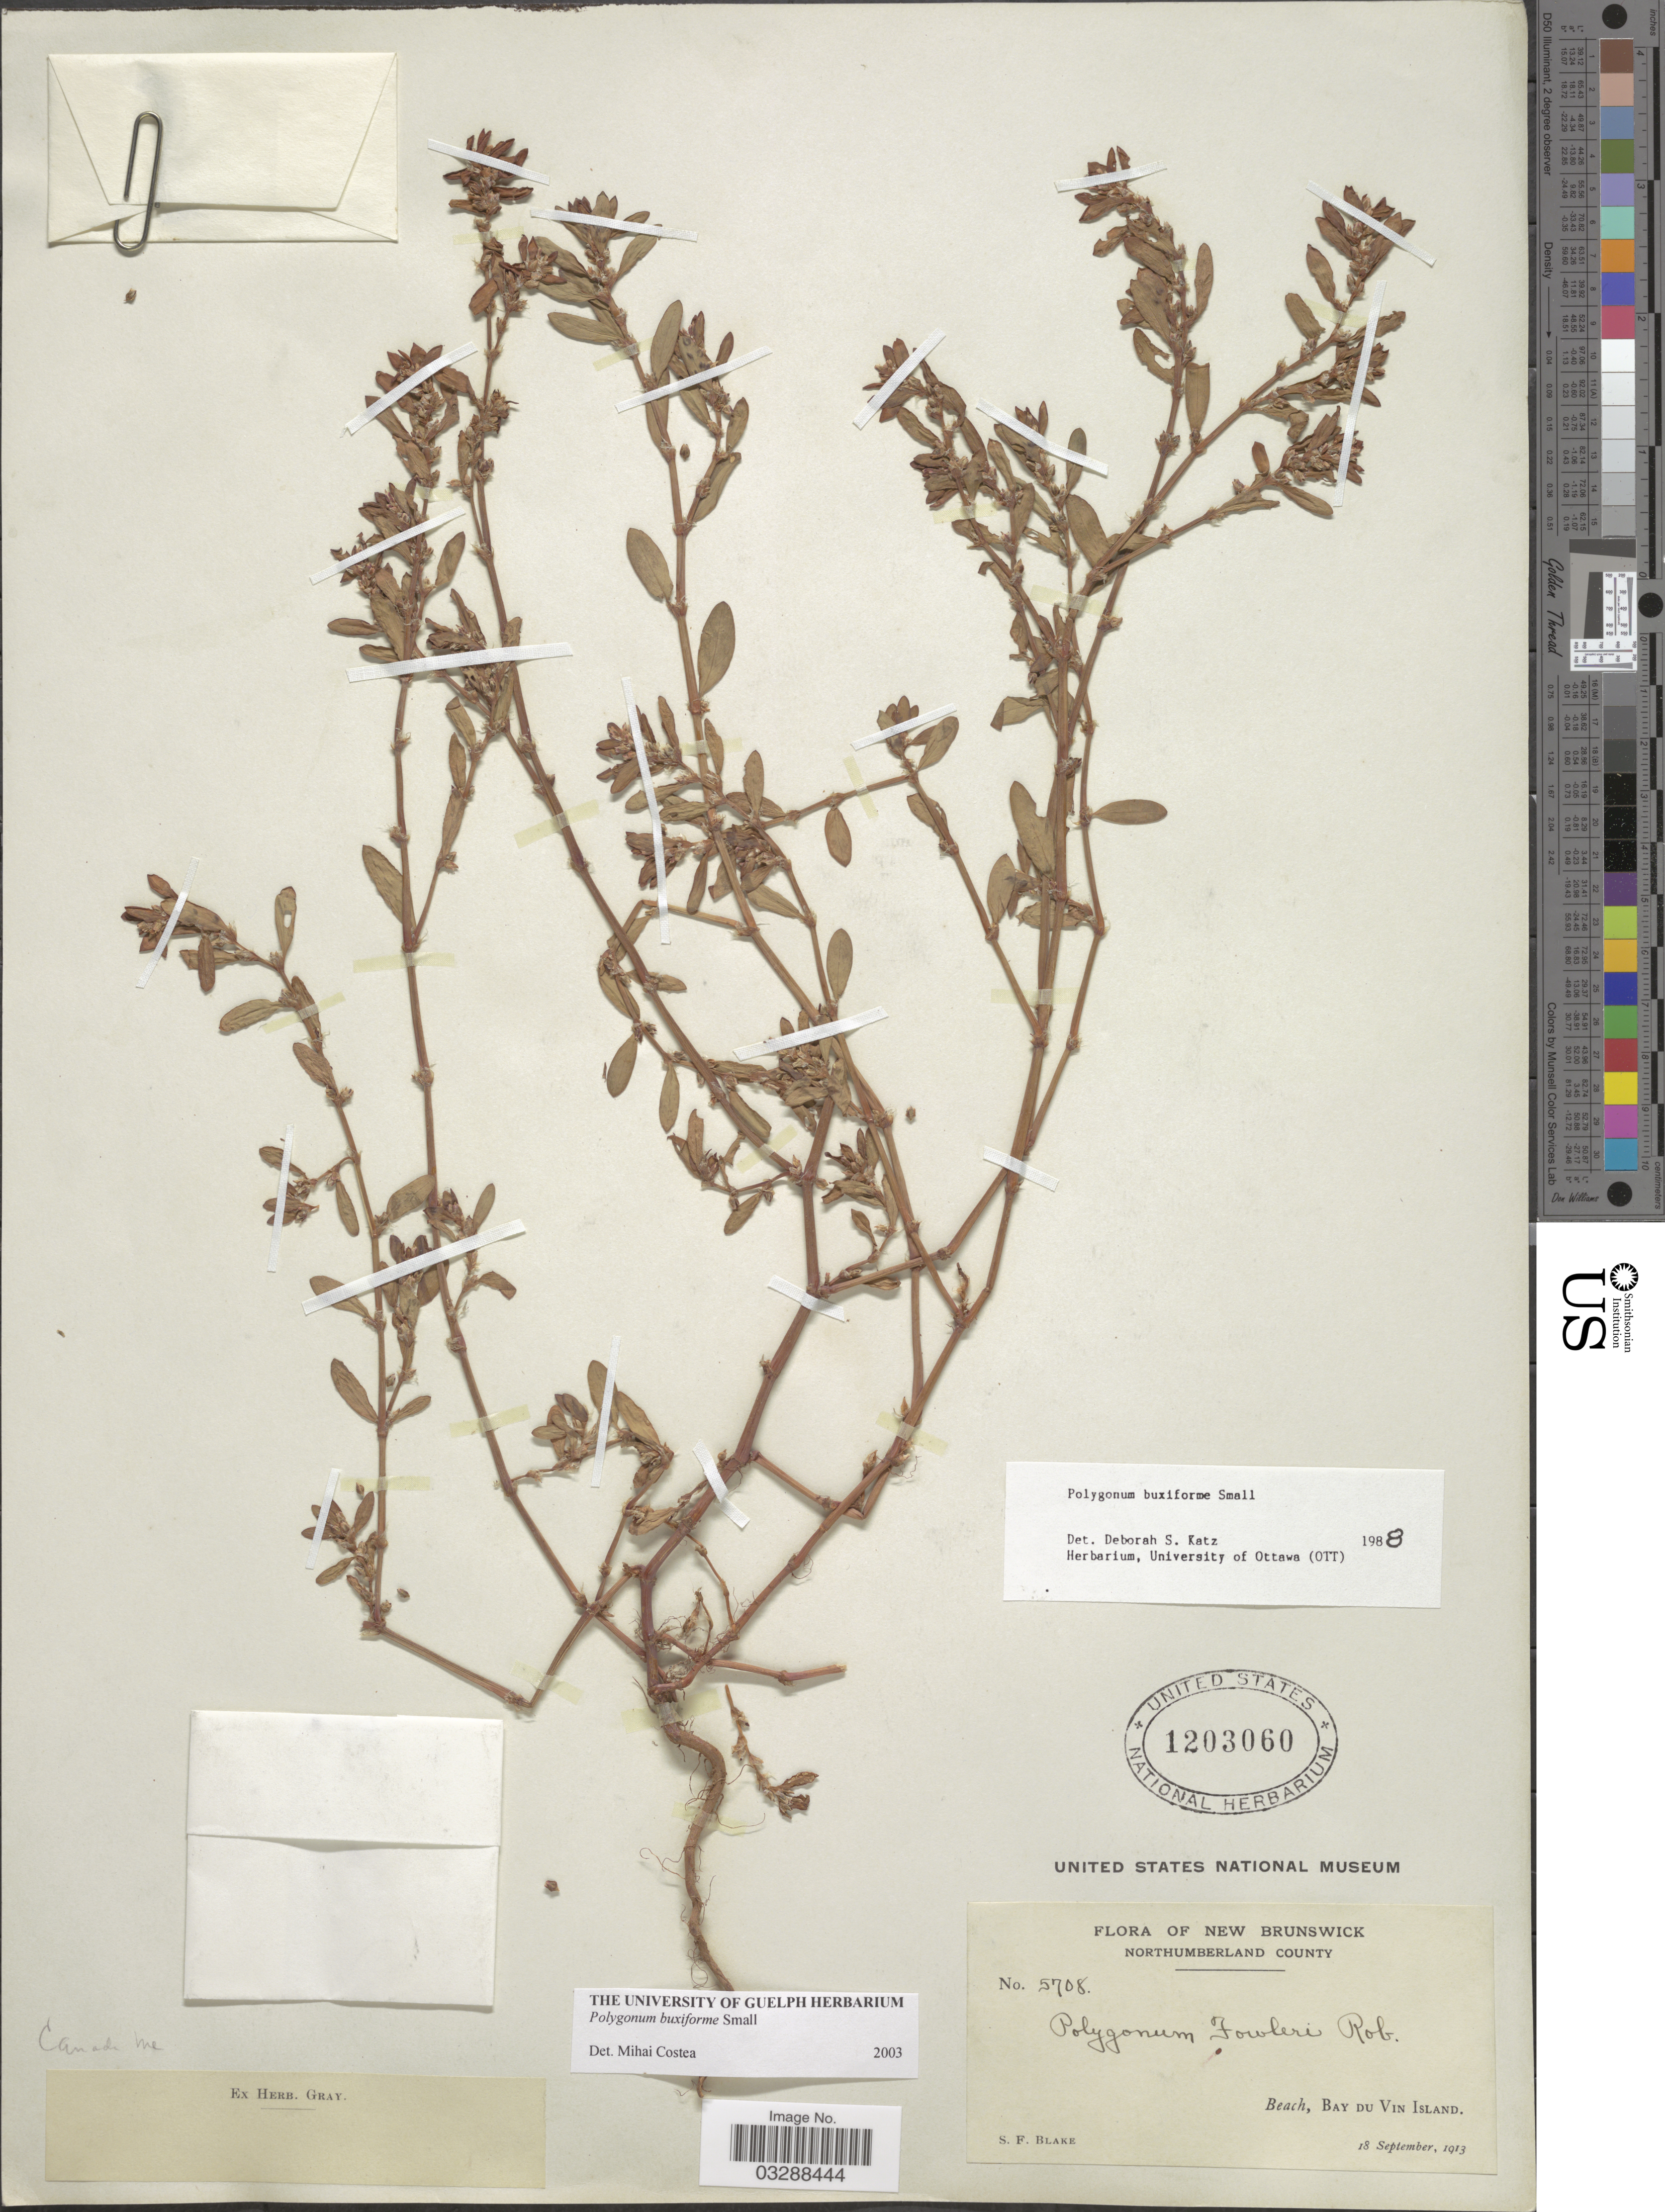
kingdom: Plantae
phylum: Tracheophyta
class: Magnoliopsida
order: Caryophyllales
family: Polygonaceae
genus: Polygonum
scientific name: Polygonum buxiforme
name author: Small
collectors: S. Blake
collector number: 5708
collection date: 1913-09-18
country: Canada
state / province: New Brunswick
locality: Northumberland County, Bay du Vin Island.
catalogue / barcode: US 1203060